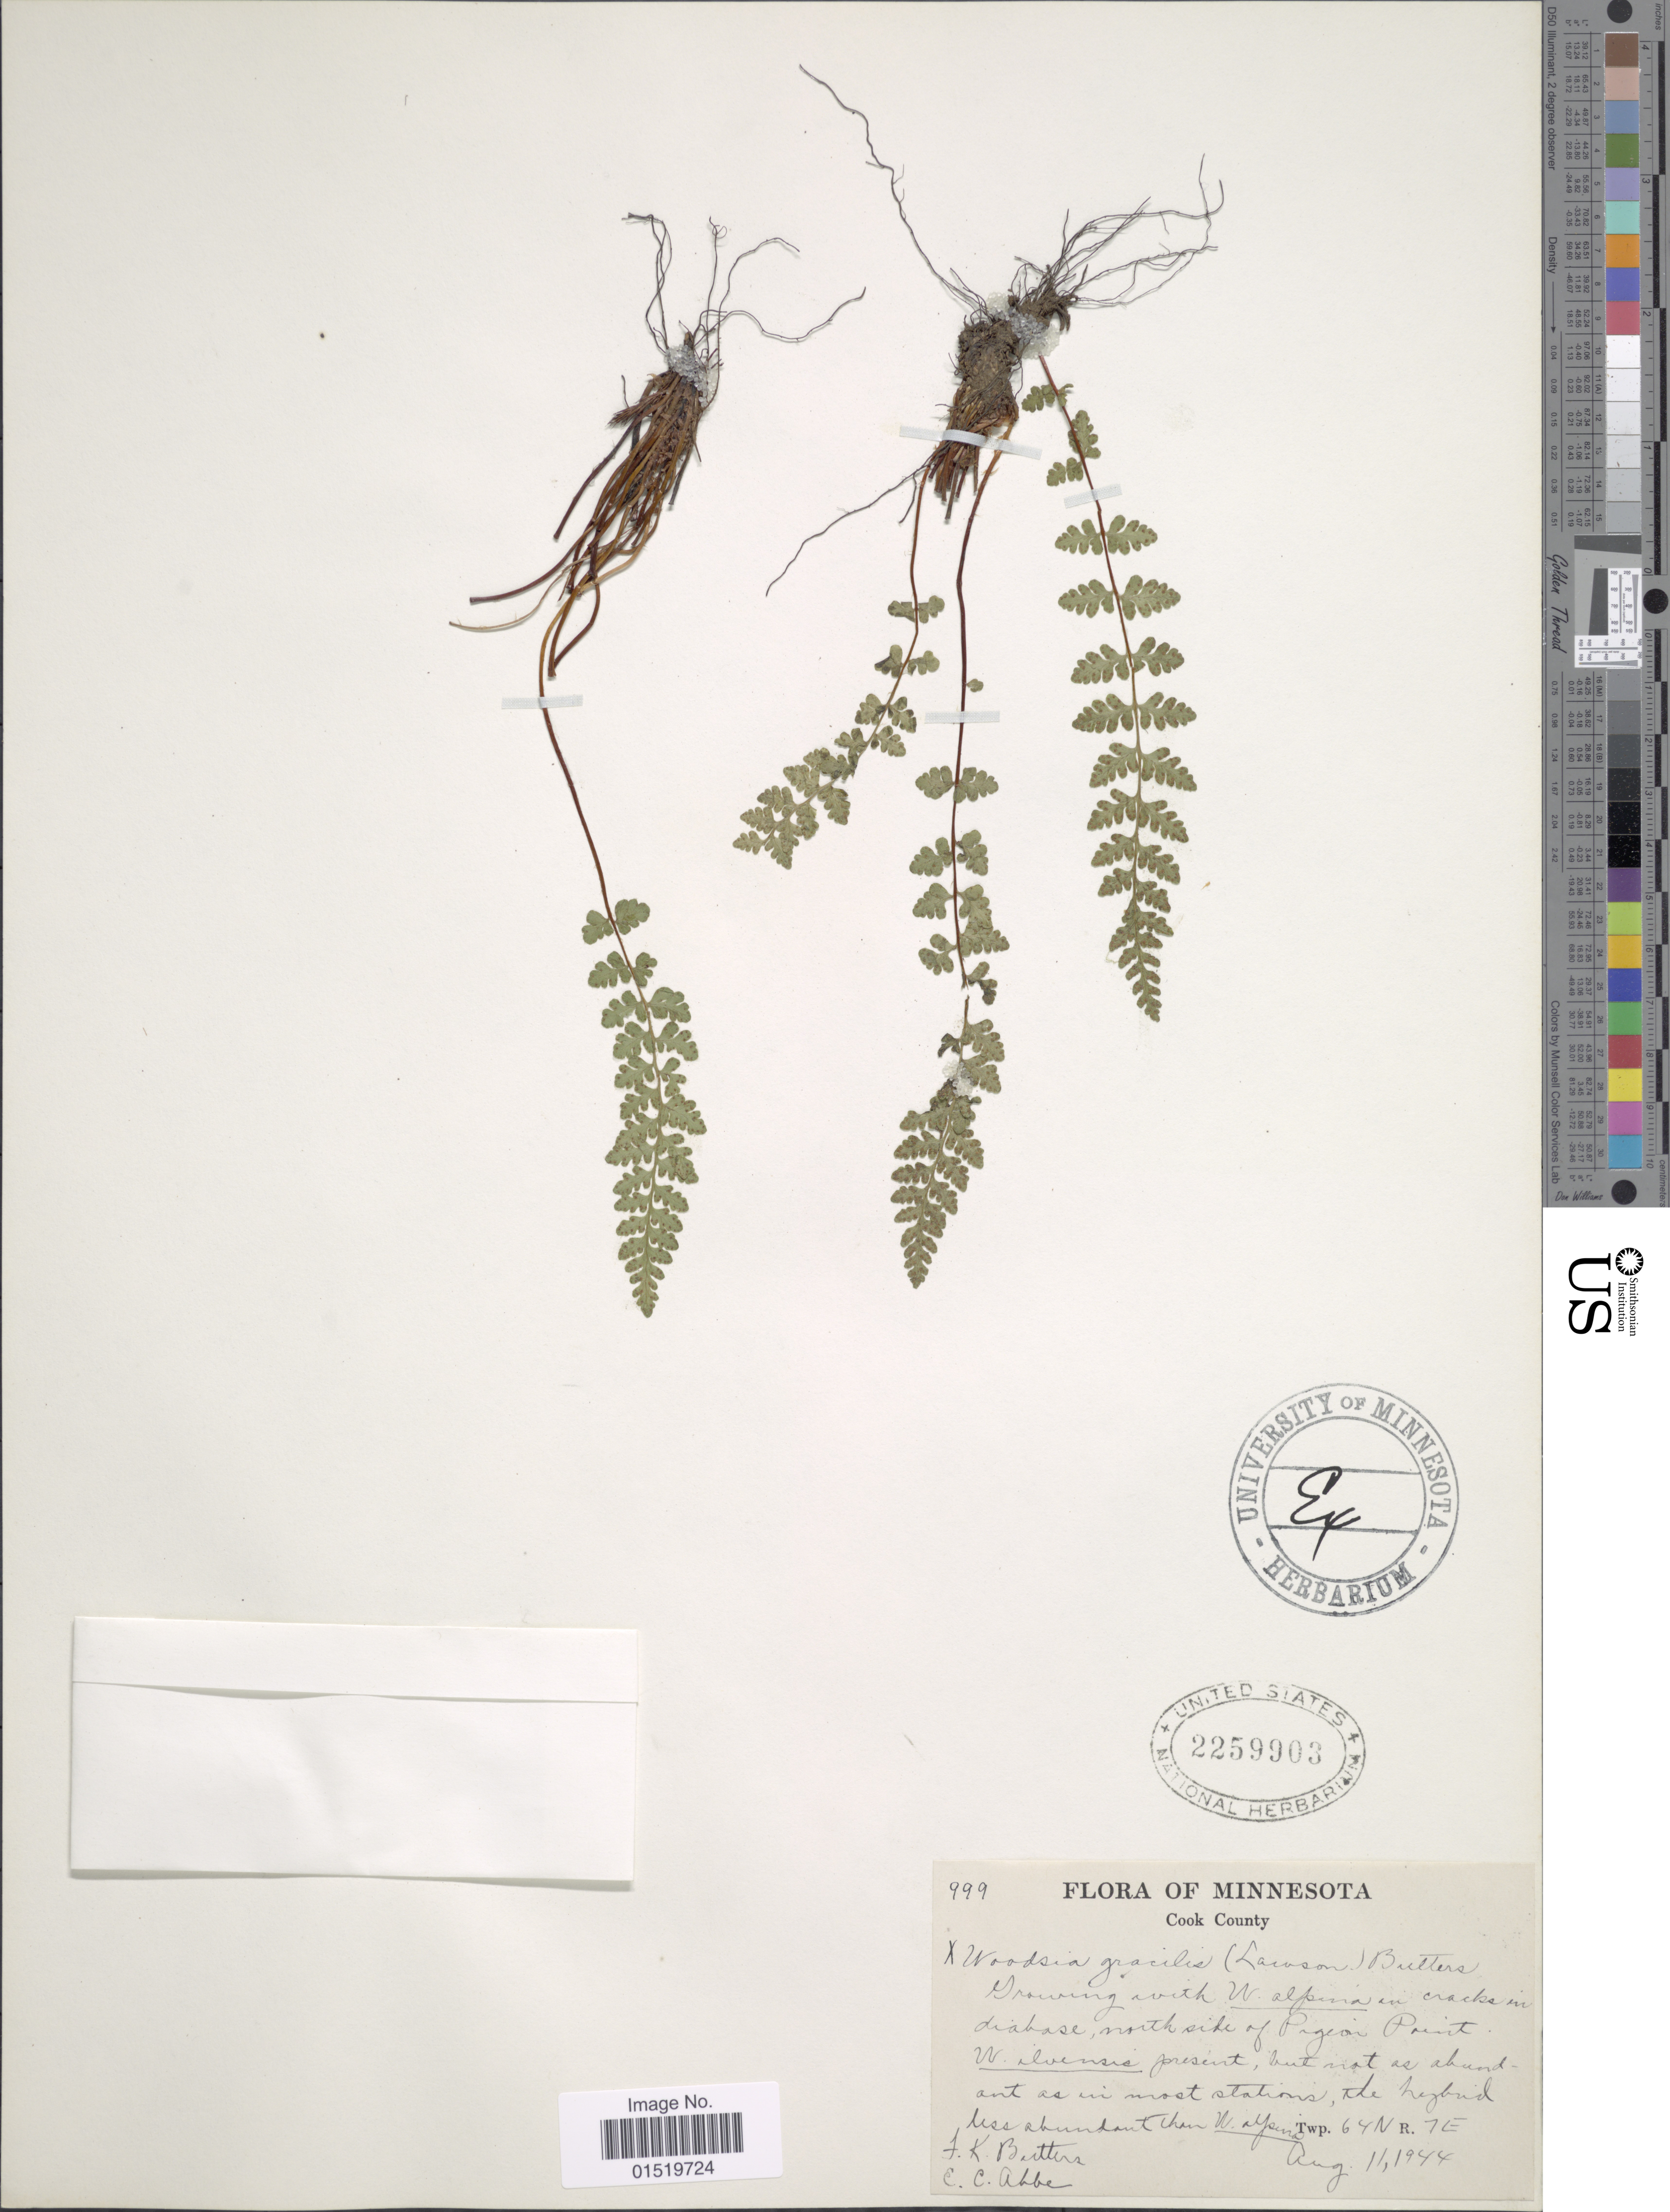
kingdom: Plantae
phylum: Tracheophyta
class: Polypodiopsida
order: Polypodiales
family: Woodsiaceae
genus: Woodsia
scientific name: Woodsia x gracilis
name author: (Lawson) Butters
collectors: J. Butters & E. C. Abbe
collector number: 999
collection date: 1944-08-11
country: United States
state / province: Minnesota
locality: Cook County, north side of Pigeon Point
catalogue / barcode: US 2259903